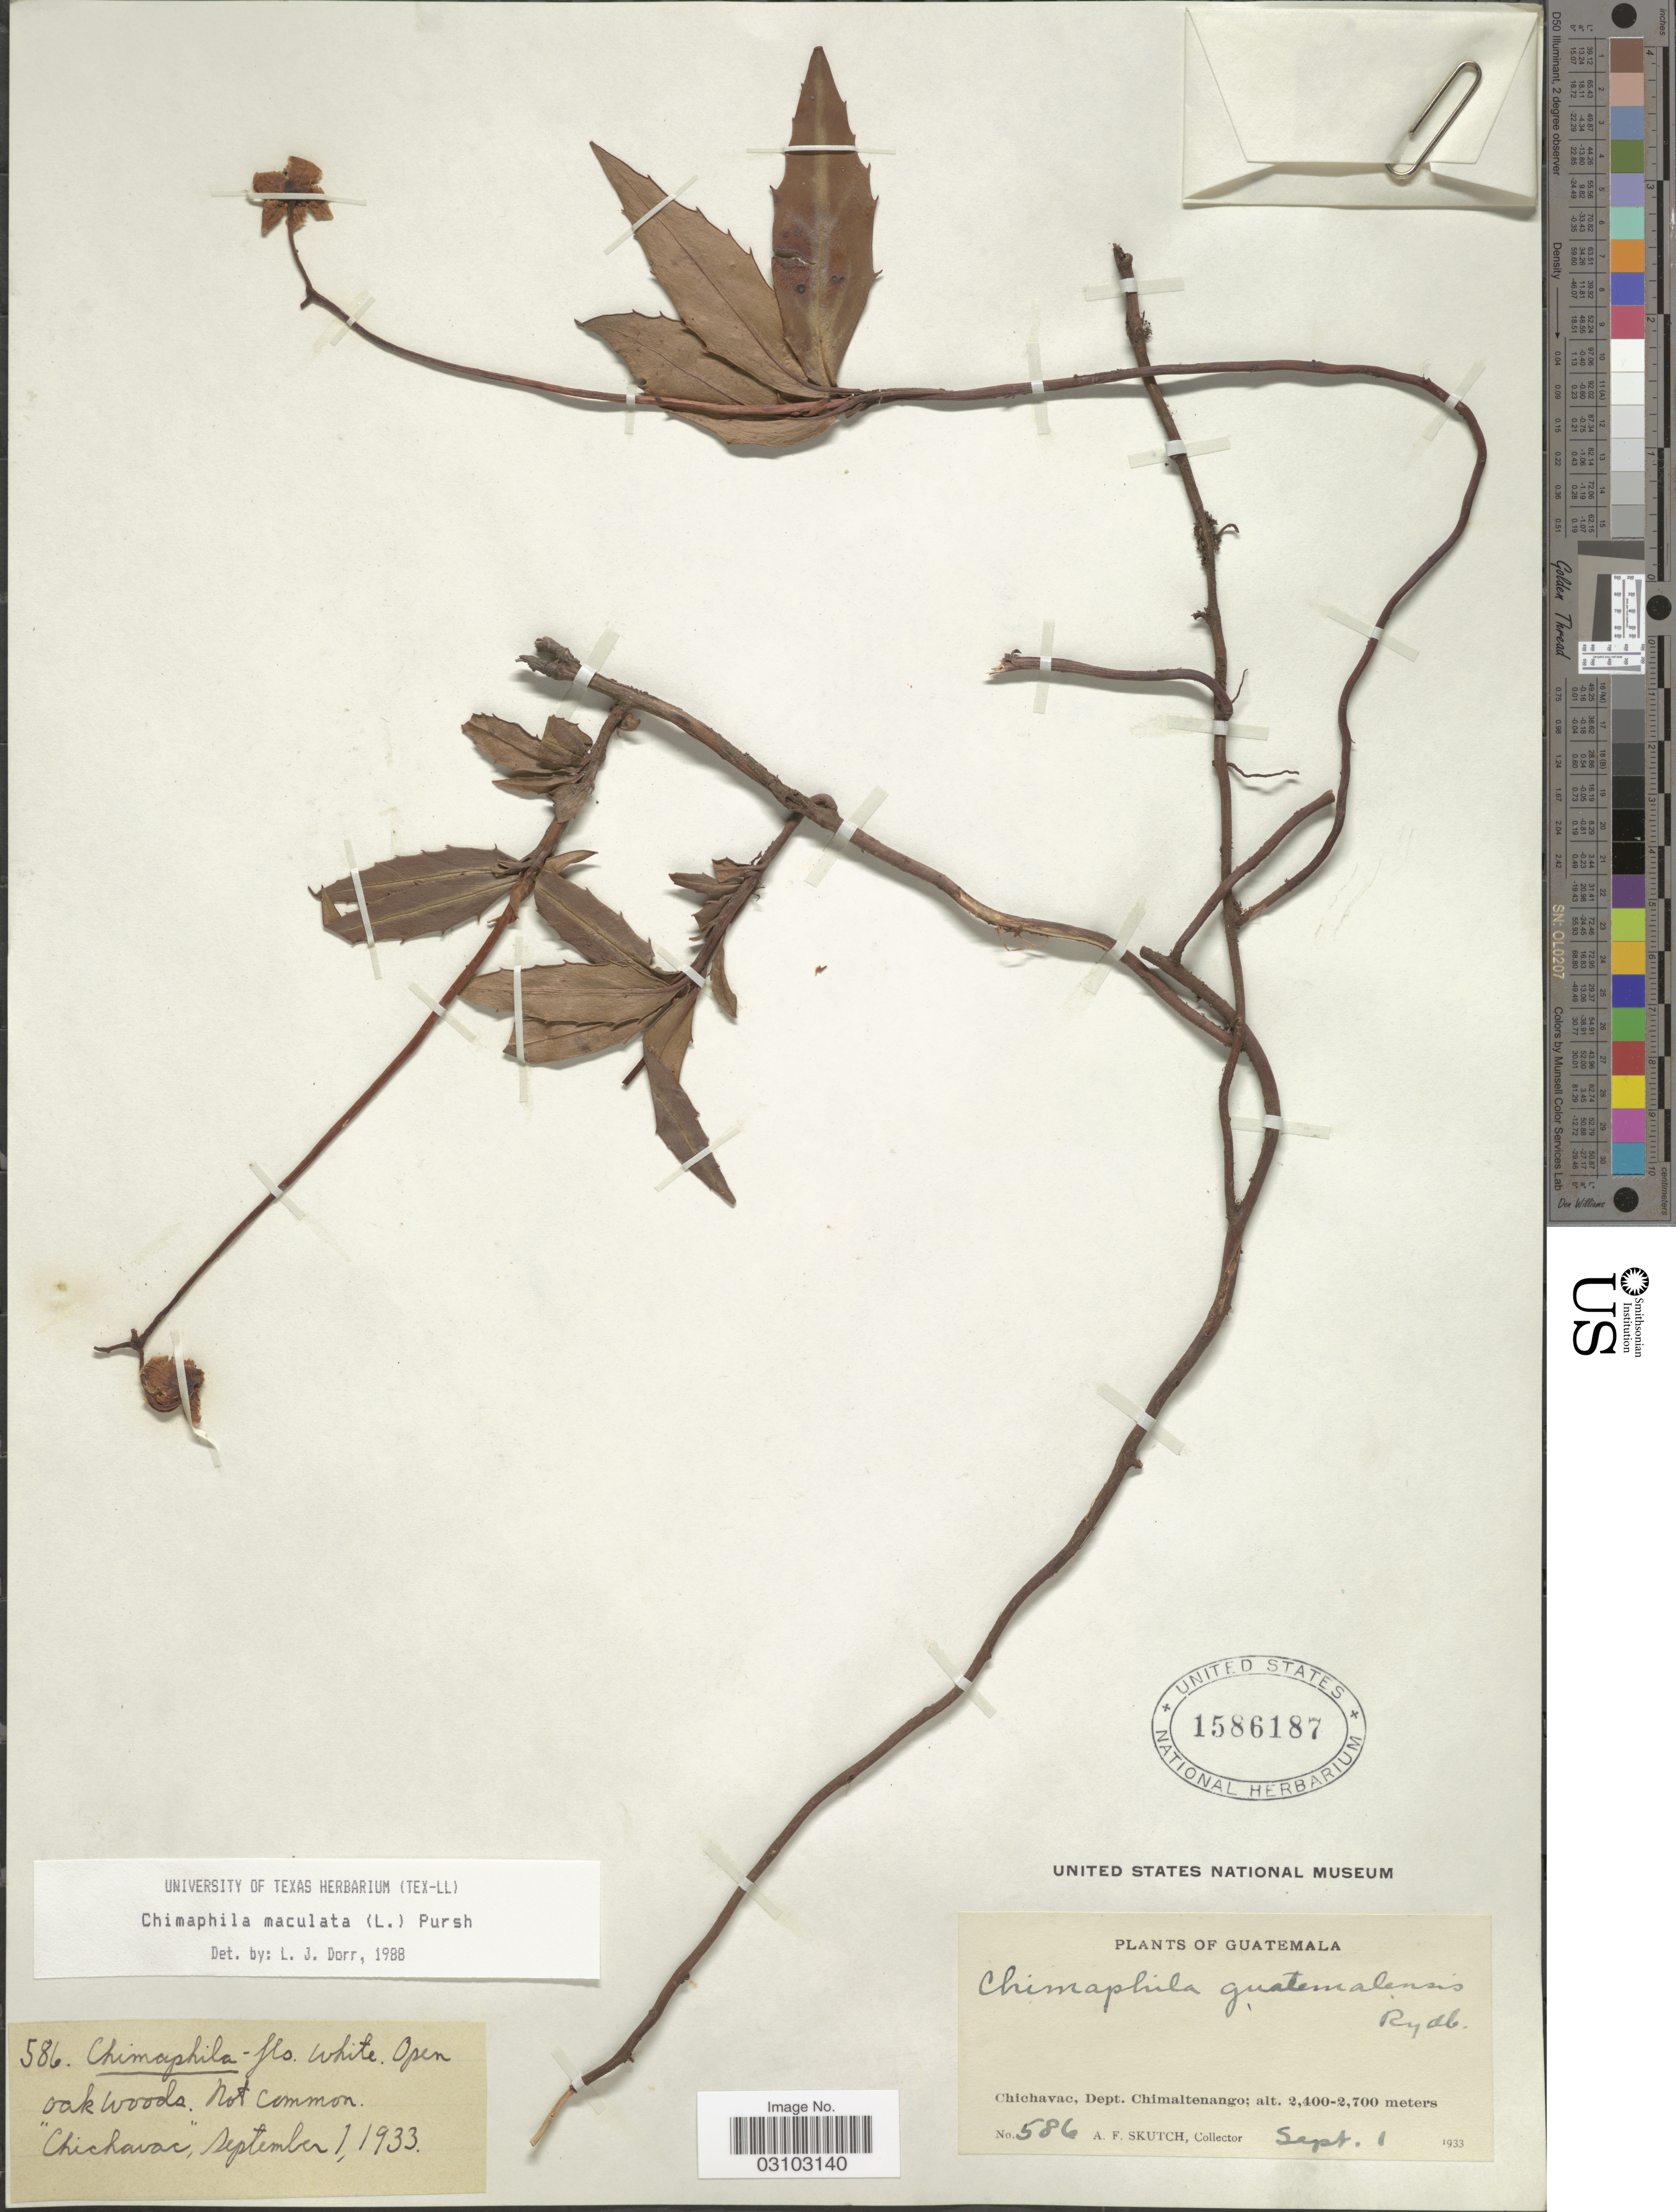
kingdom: Plantae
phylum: Tracheophyta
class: Magnoliopsida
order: Ericales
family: Ericaceae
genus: Chimaphila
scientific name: Chimaphila maculata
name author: (L.) Pursh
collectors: A. F. Skutch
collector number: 586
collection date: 1933-09-01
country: Guatemala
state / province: Chimaltenango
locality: Chichavac, Dept. Chimaltenango.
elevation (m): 2400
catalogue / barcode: US 1586187